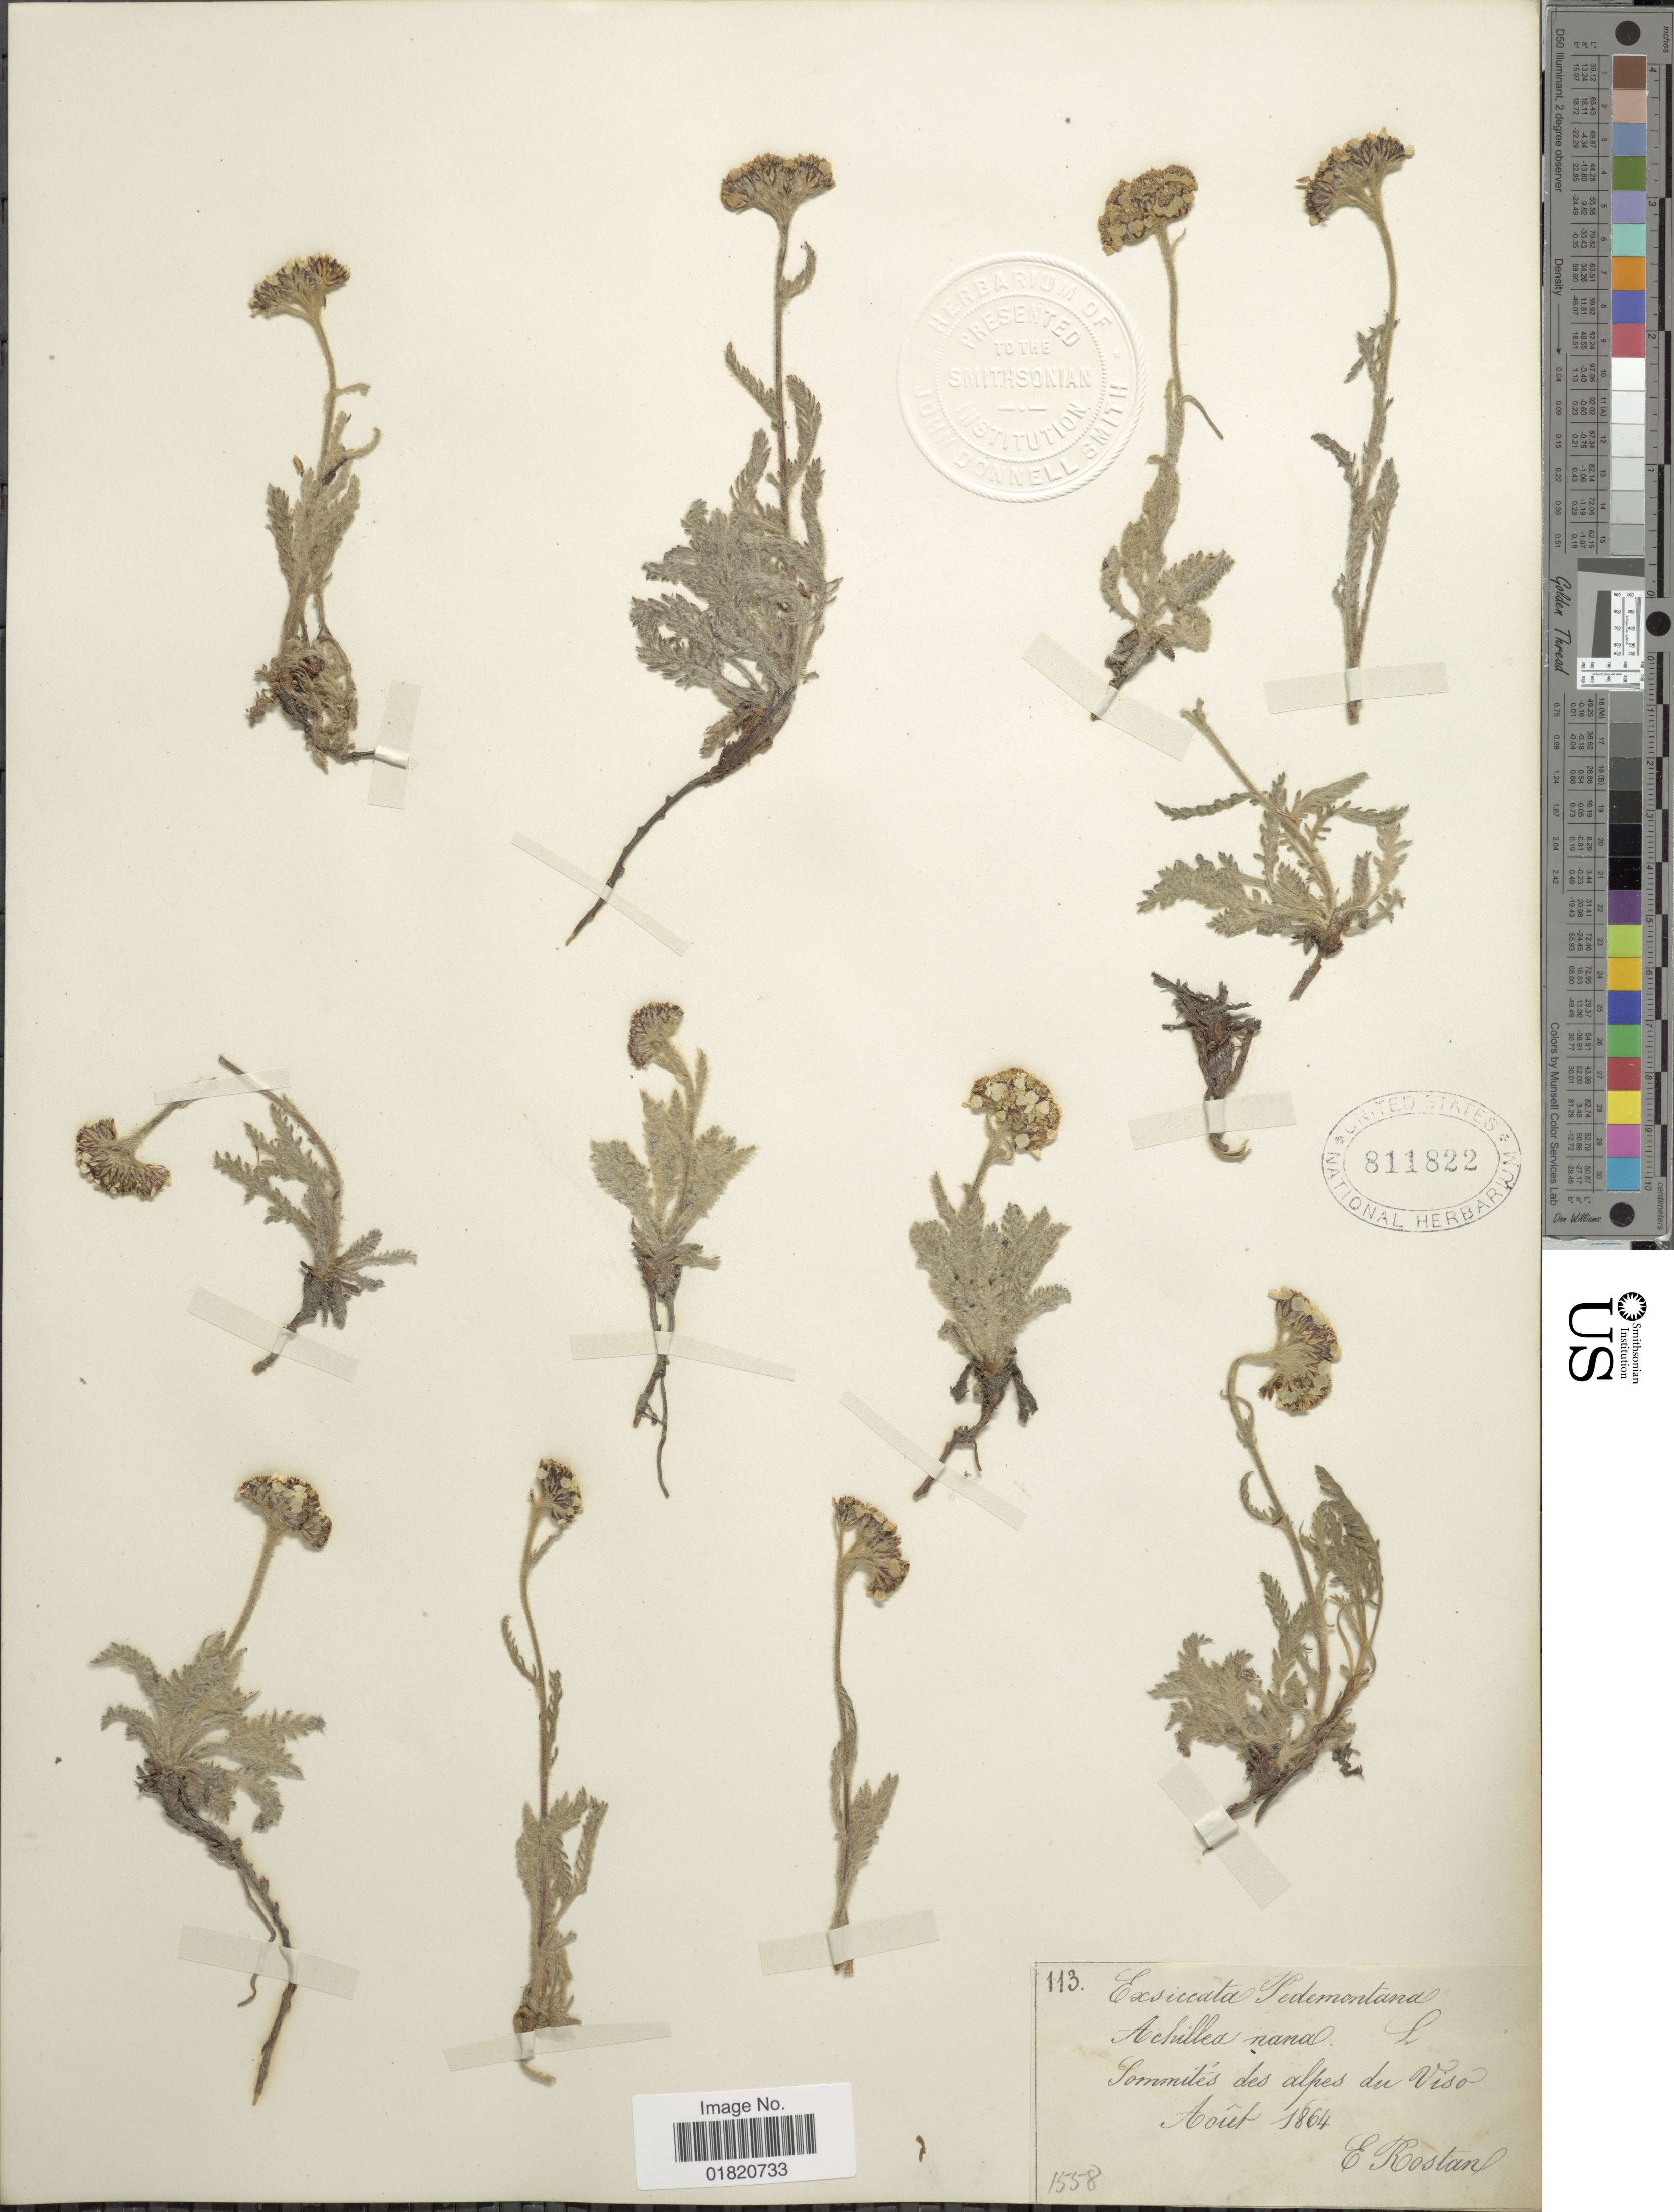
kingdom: Plantae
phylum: Tracheophyta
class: Magnoliopsida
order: Asterales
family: Asteraceae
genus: Achillea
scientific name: Achillea nana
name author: L.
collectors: E. Rostan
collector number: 113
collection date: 1864-08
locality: Pedemontana. Sommites des alpes du Viso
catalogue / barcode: US 811822